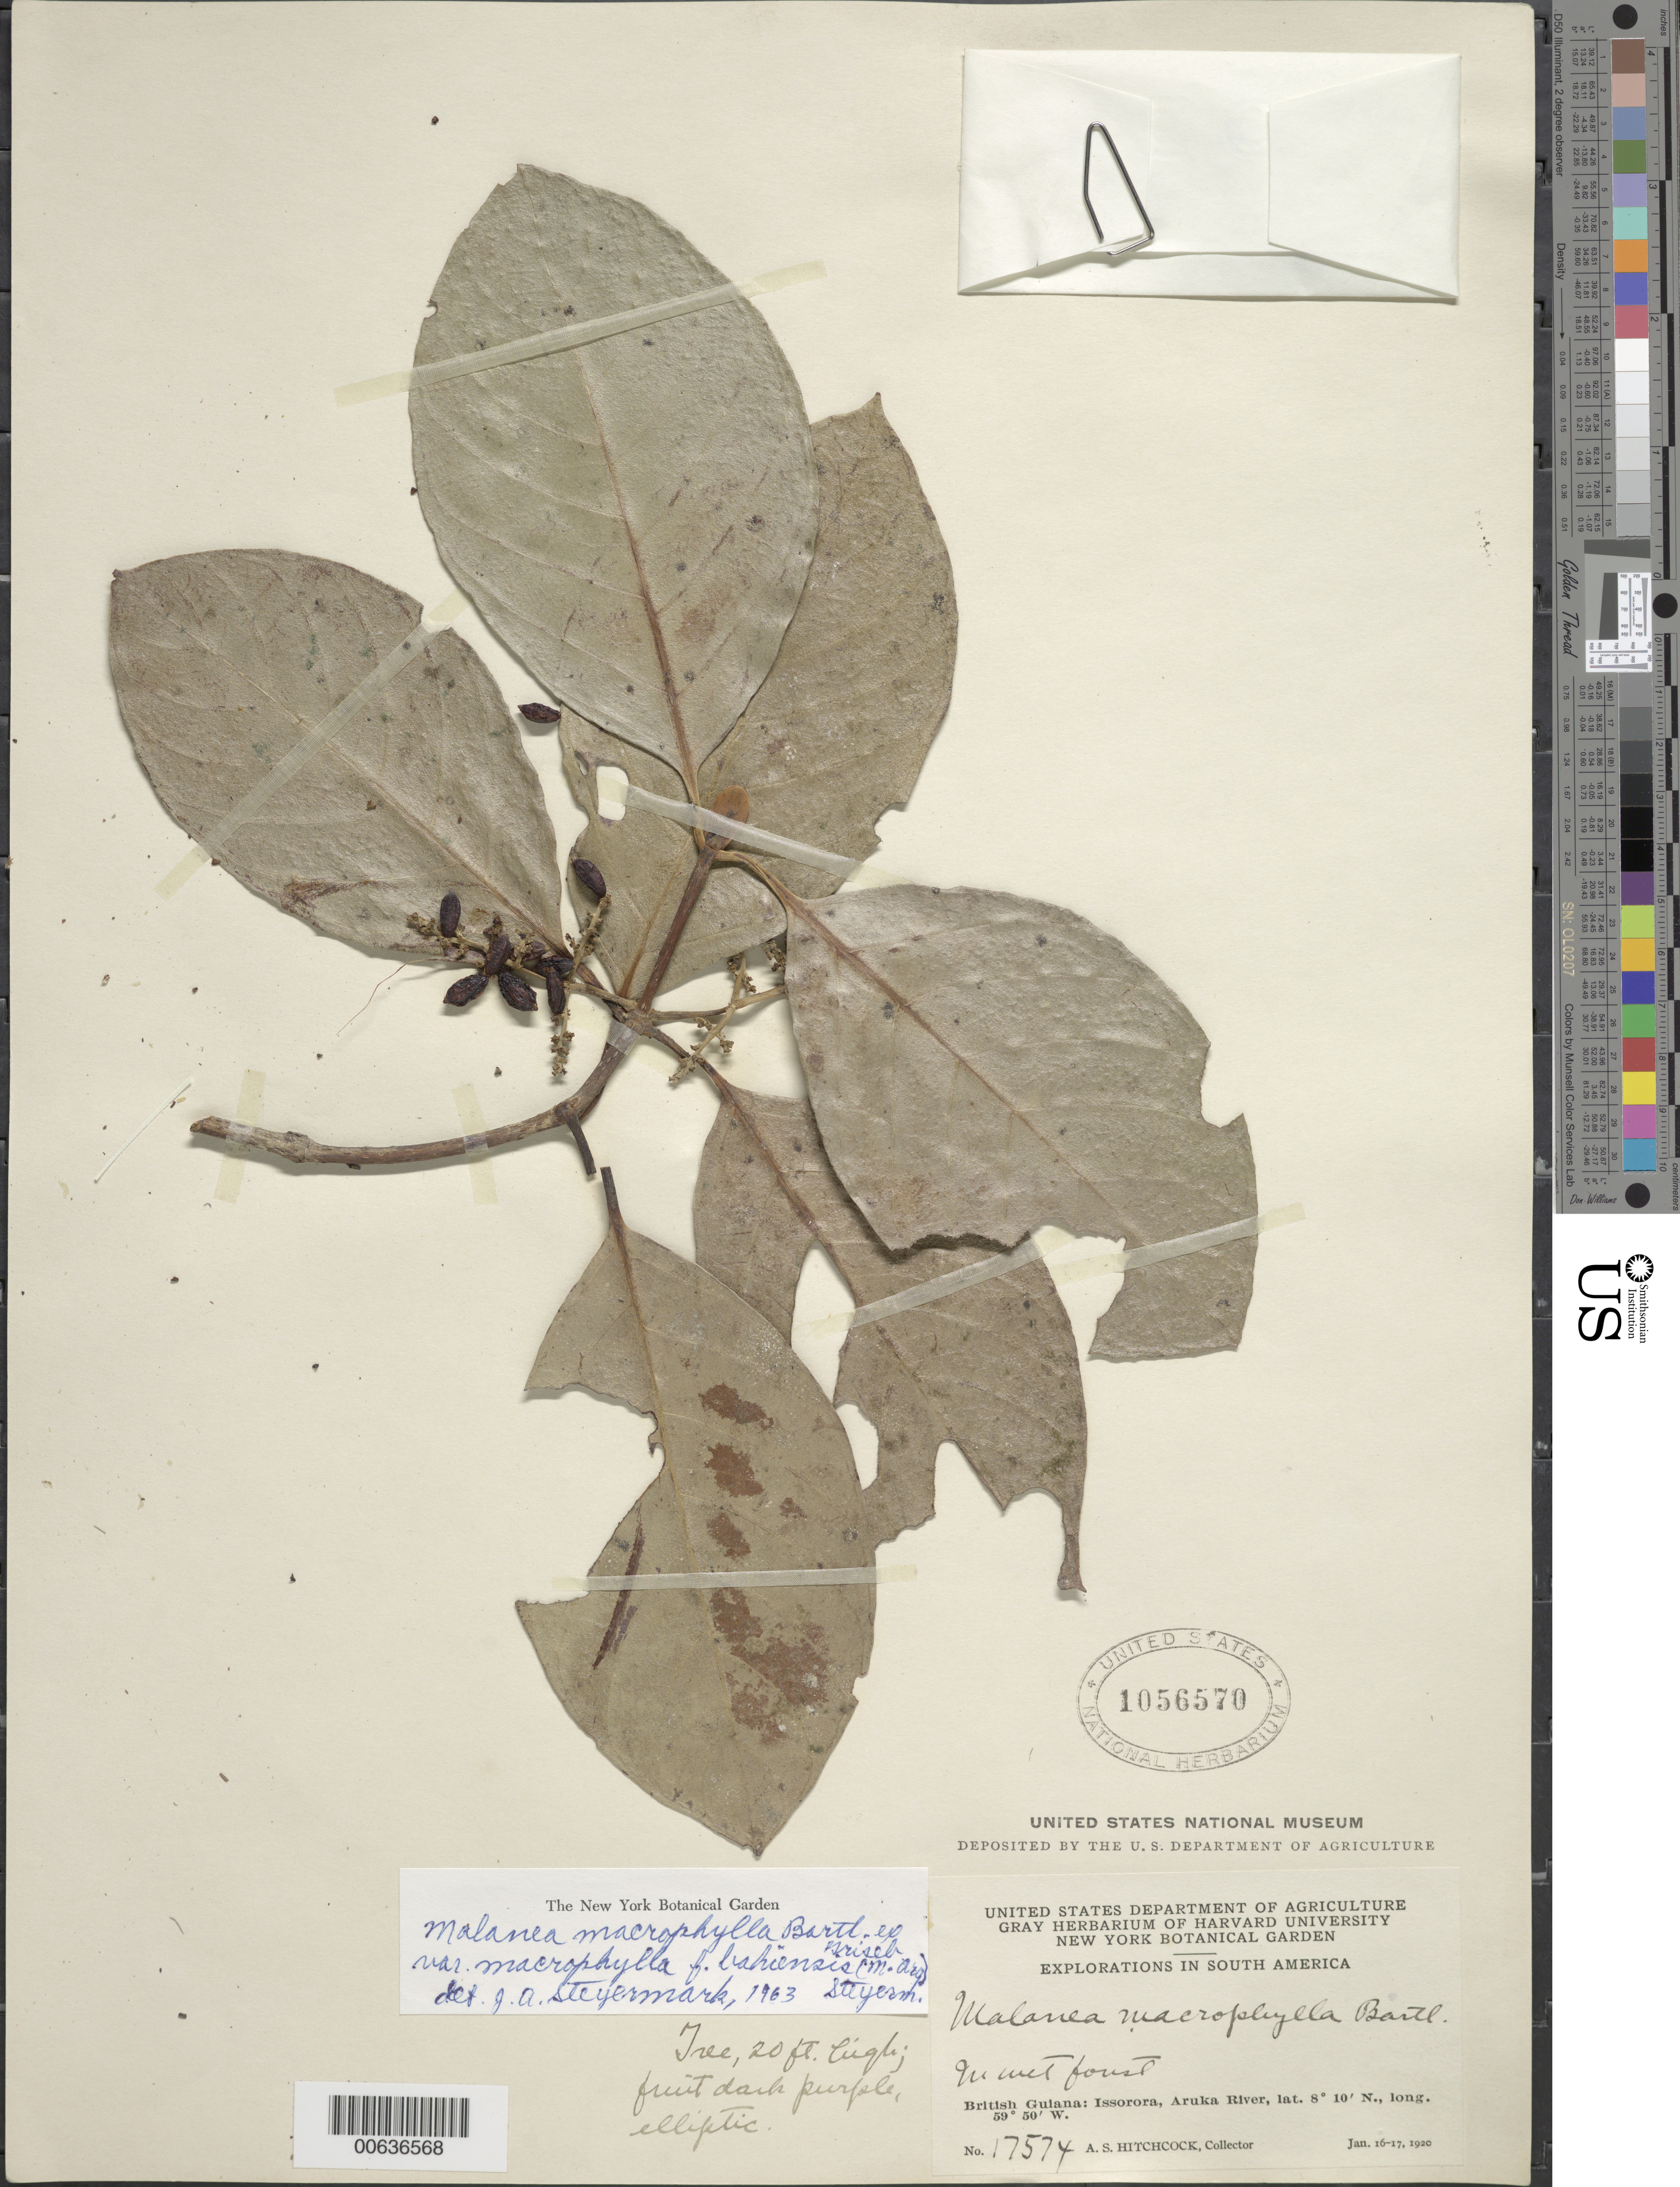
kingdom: Plantae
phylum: Tracheophyta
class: Magnoliopsida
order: Gentianales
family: Rubiaceae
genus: Malanea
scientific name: Malanea macrophylla f. bahiensis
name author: (Müll. Arg.) Steyerm.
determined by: Steyermark, Julian A., (VEN)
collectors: A. S. Hitchcock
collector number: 17574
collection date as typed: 16-Jan-20 to 17-Jan-20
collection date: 1920-01-16/1920-01-17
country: Guyana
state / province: Barima-Waini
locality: Issorora, vic of, on the Aruka River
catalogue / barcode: US 1056570